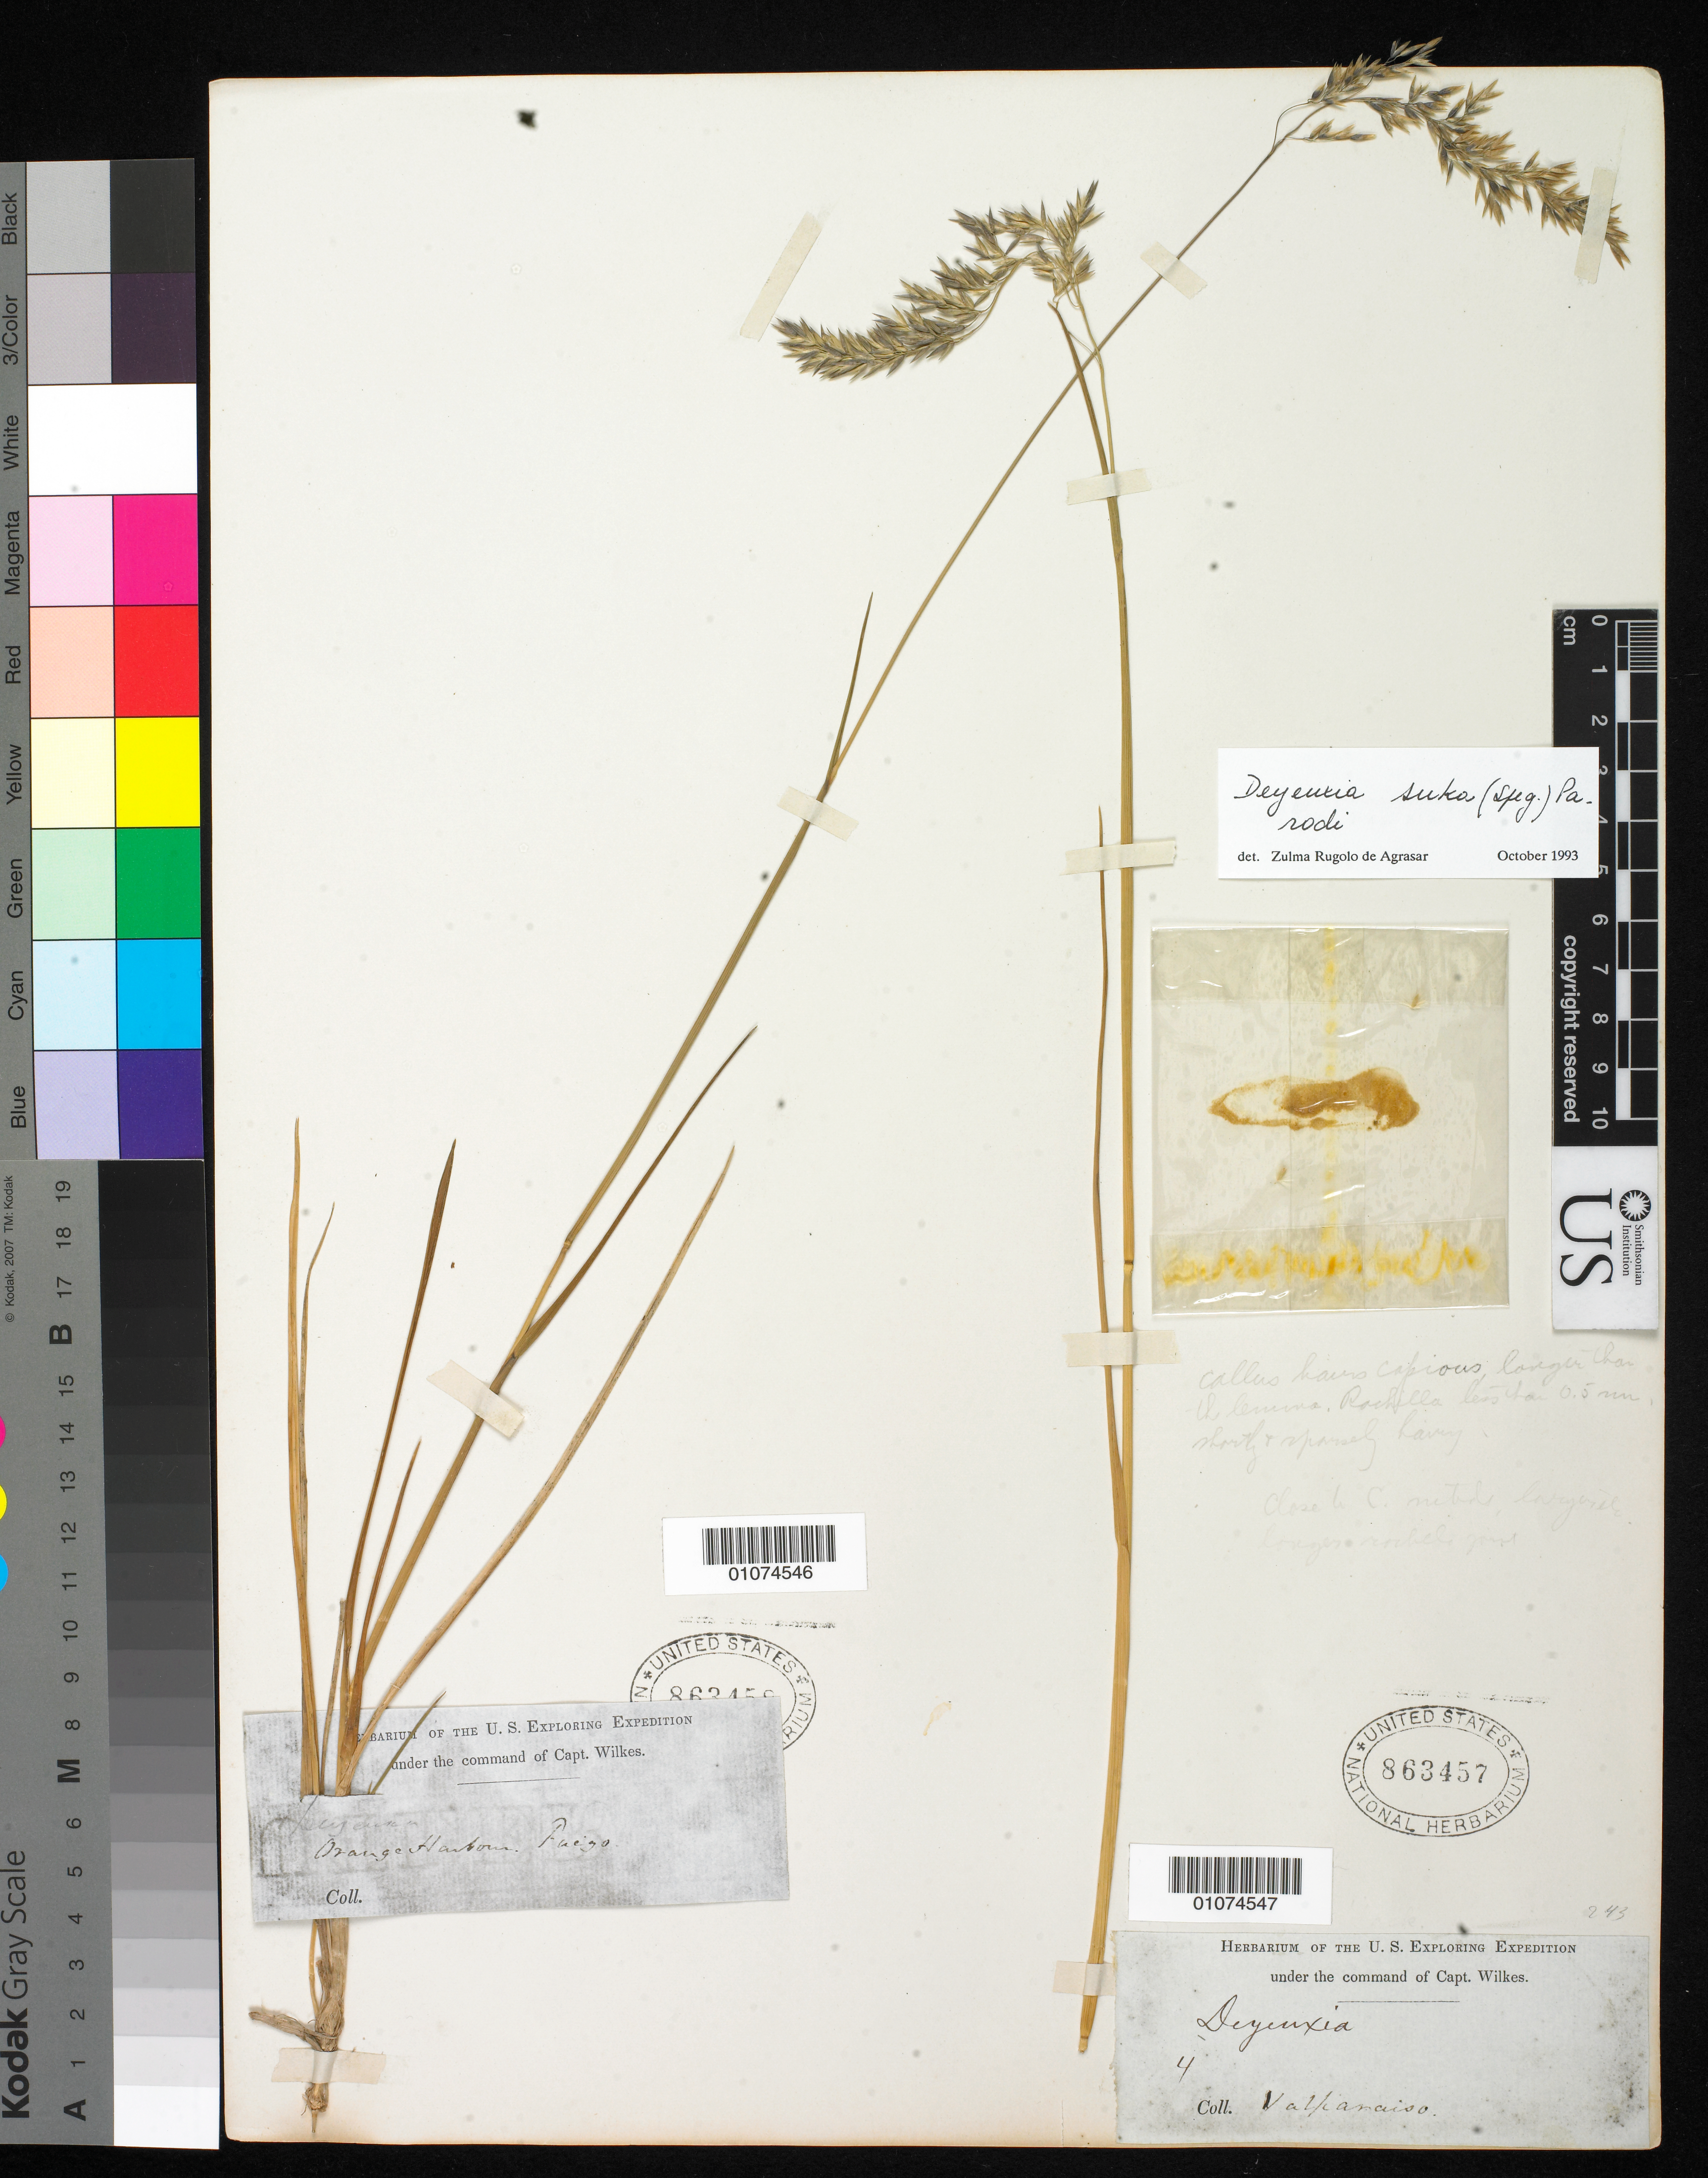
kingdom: Plantae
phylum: Tracheophyta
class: Liliopsida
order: Poales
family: Poaceae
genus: Cinnagrostis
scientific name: Cinnagrostis suka ined.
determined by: Poaceae Reorganization Project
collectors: Wilkes Explor. Exped.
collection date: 1838/1842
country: Argentina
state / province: Tierra del Fuego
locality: Orange Harbor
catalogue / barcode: US 863458